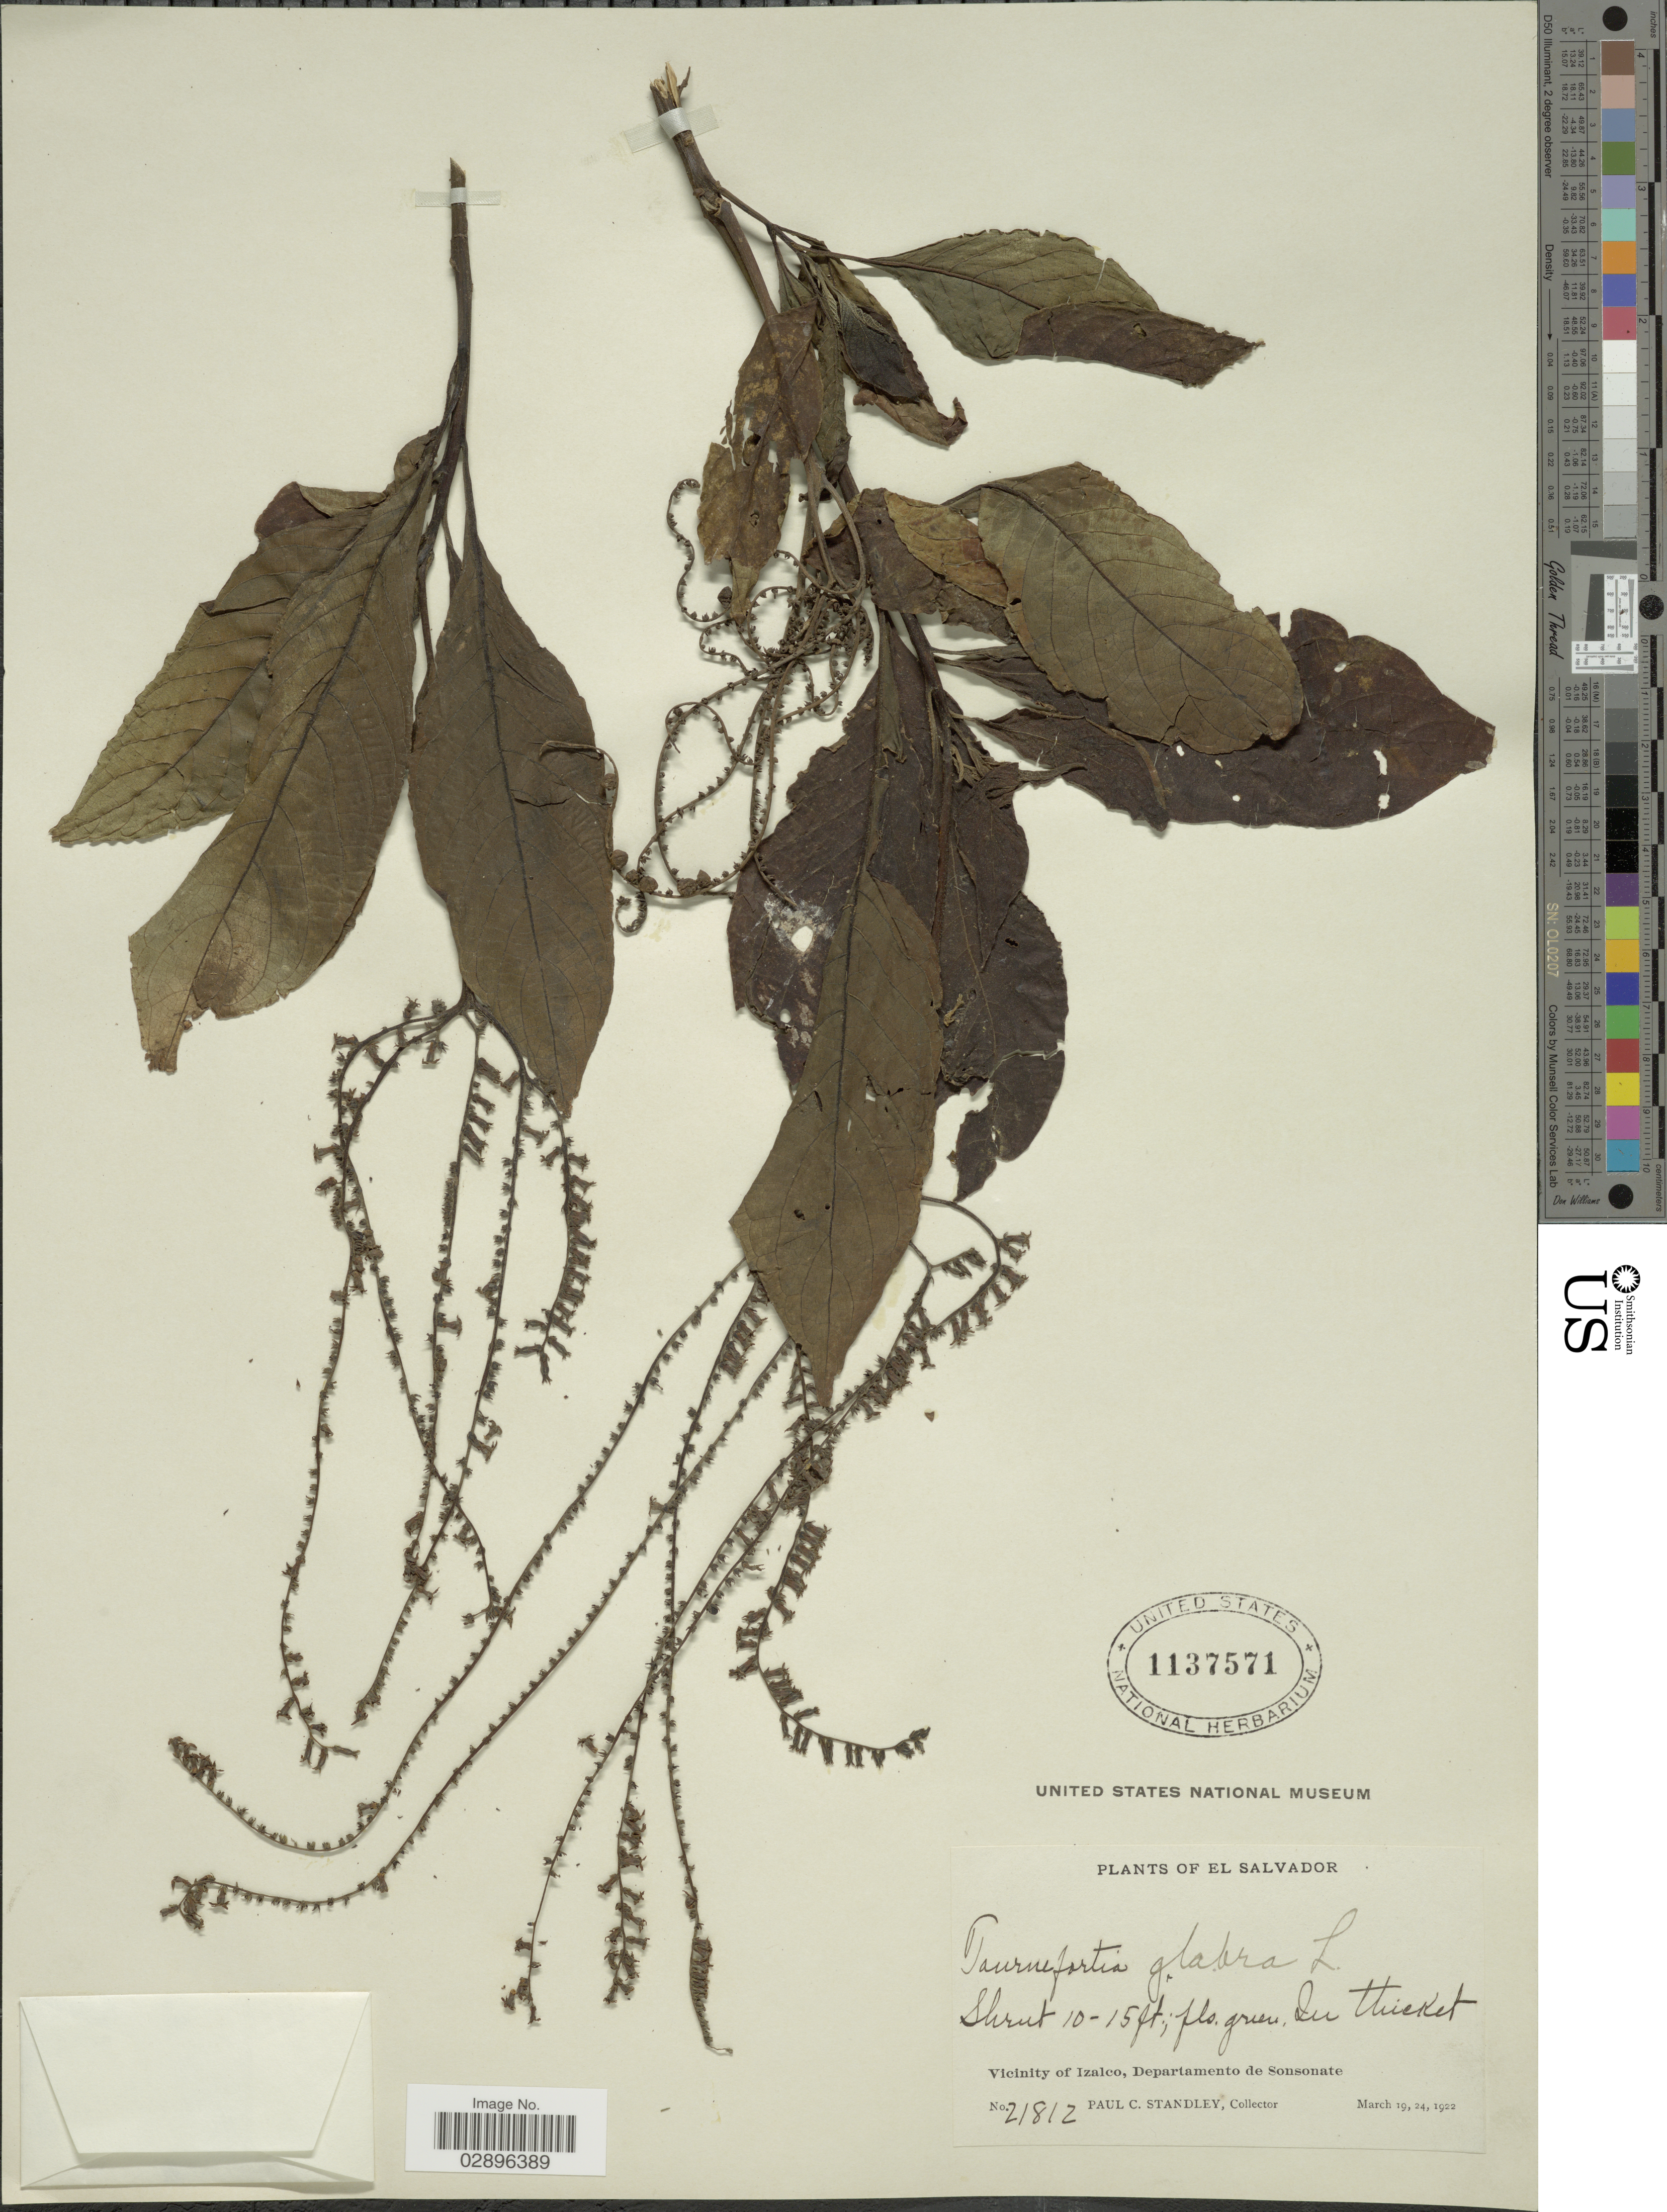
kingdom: Plantae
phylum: Tracheophyta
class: Magnoliopsida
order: Boraginales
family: Heliotropiaceae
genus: Tournefortia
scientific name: Tournefortia glabra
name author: L.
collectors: P. C. Standley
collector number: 21812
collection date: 1922-03-19/1922-03-24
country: El Salvador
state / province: Sonsonate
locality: Vicinity of Izalco, Departamento de Sonsonate.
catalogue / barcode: US 1137571